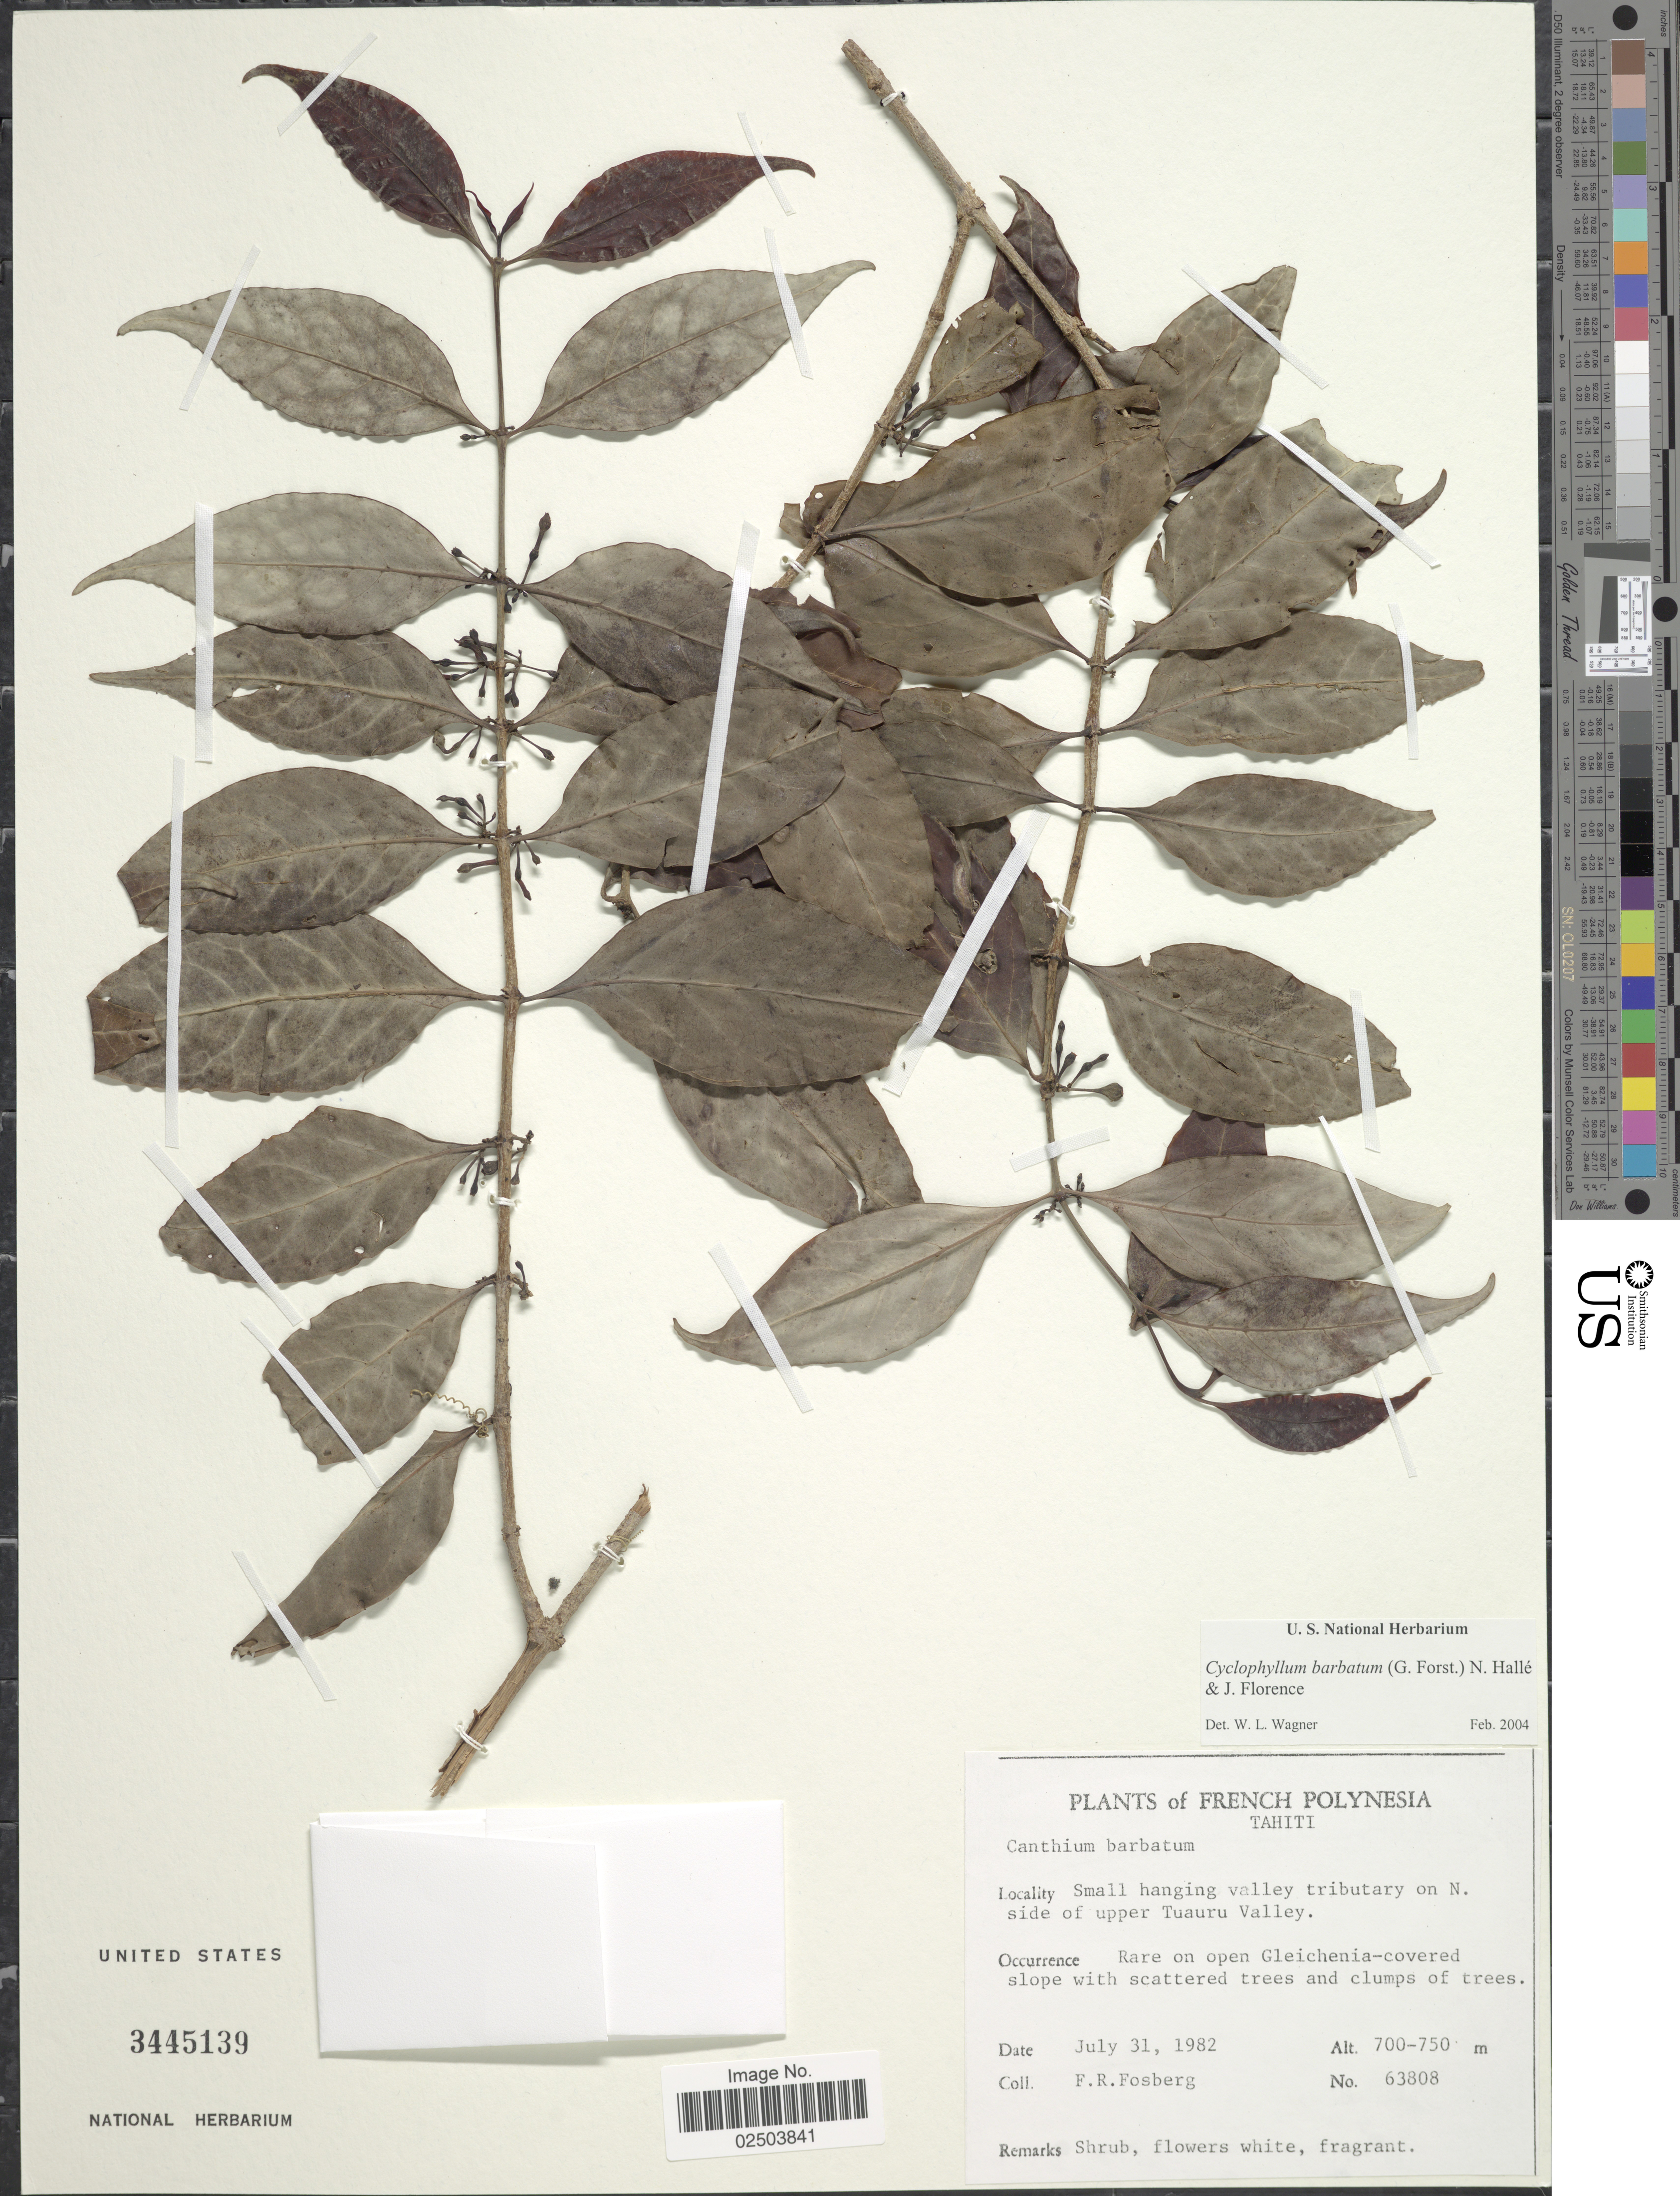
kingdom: Plantae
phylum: Tracheophyta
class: Magnoliopsida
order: Gentianales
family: Rubiaceae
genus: Cyclophyllum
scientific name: Cyclophyllum barbatum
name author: (G. Forst.) N. Hallé & J. Florence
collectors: F. R. Fosberg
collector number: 63808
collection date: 1982-07-31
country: French Polynesia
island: Tahiti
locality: Tahiti. Small hanging valley tributary on N. side of upper Tuauru Valley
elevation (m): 700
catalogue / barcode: US 3445139